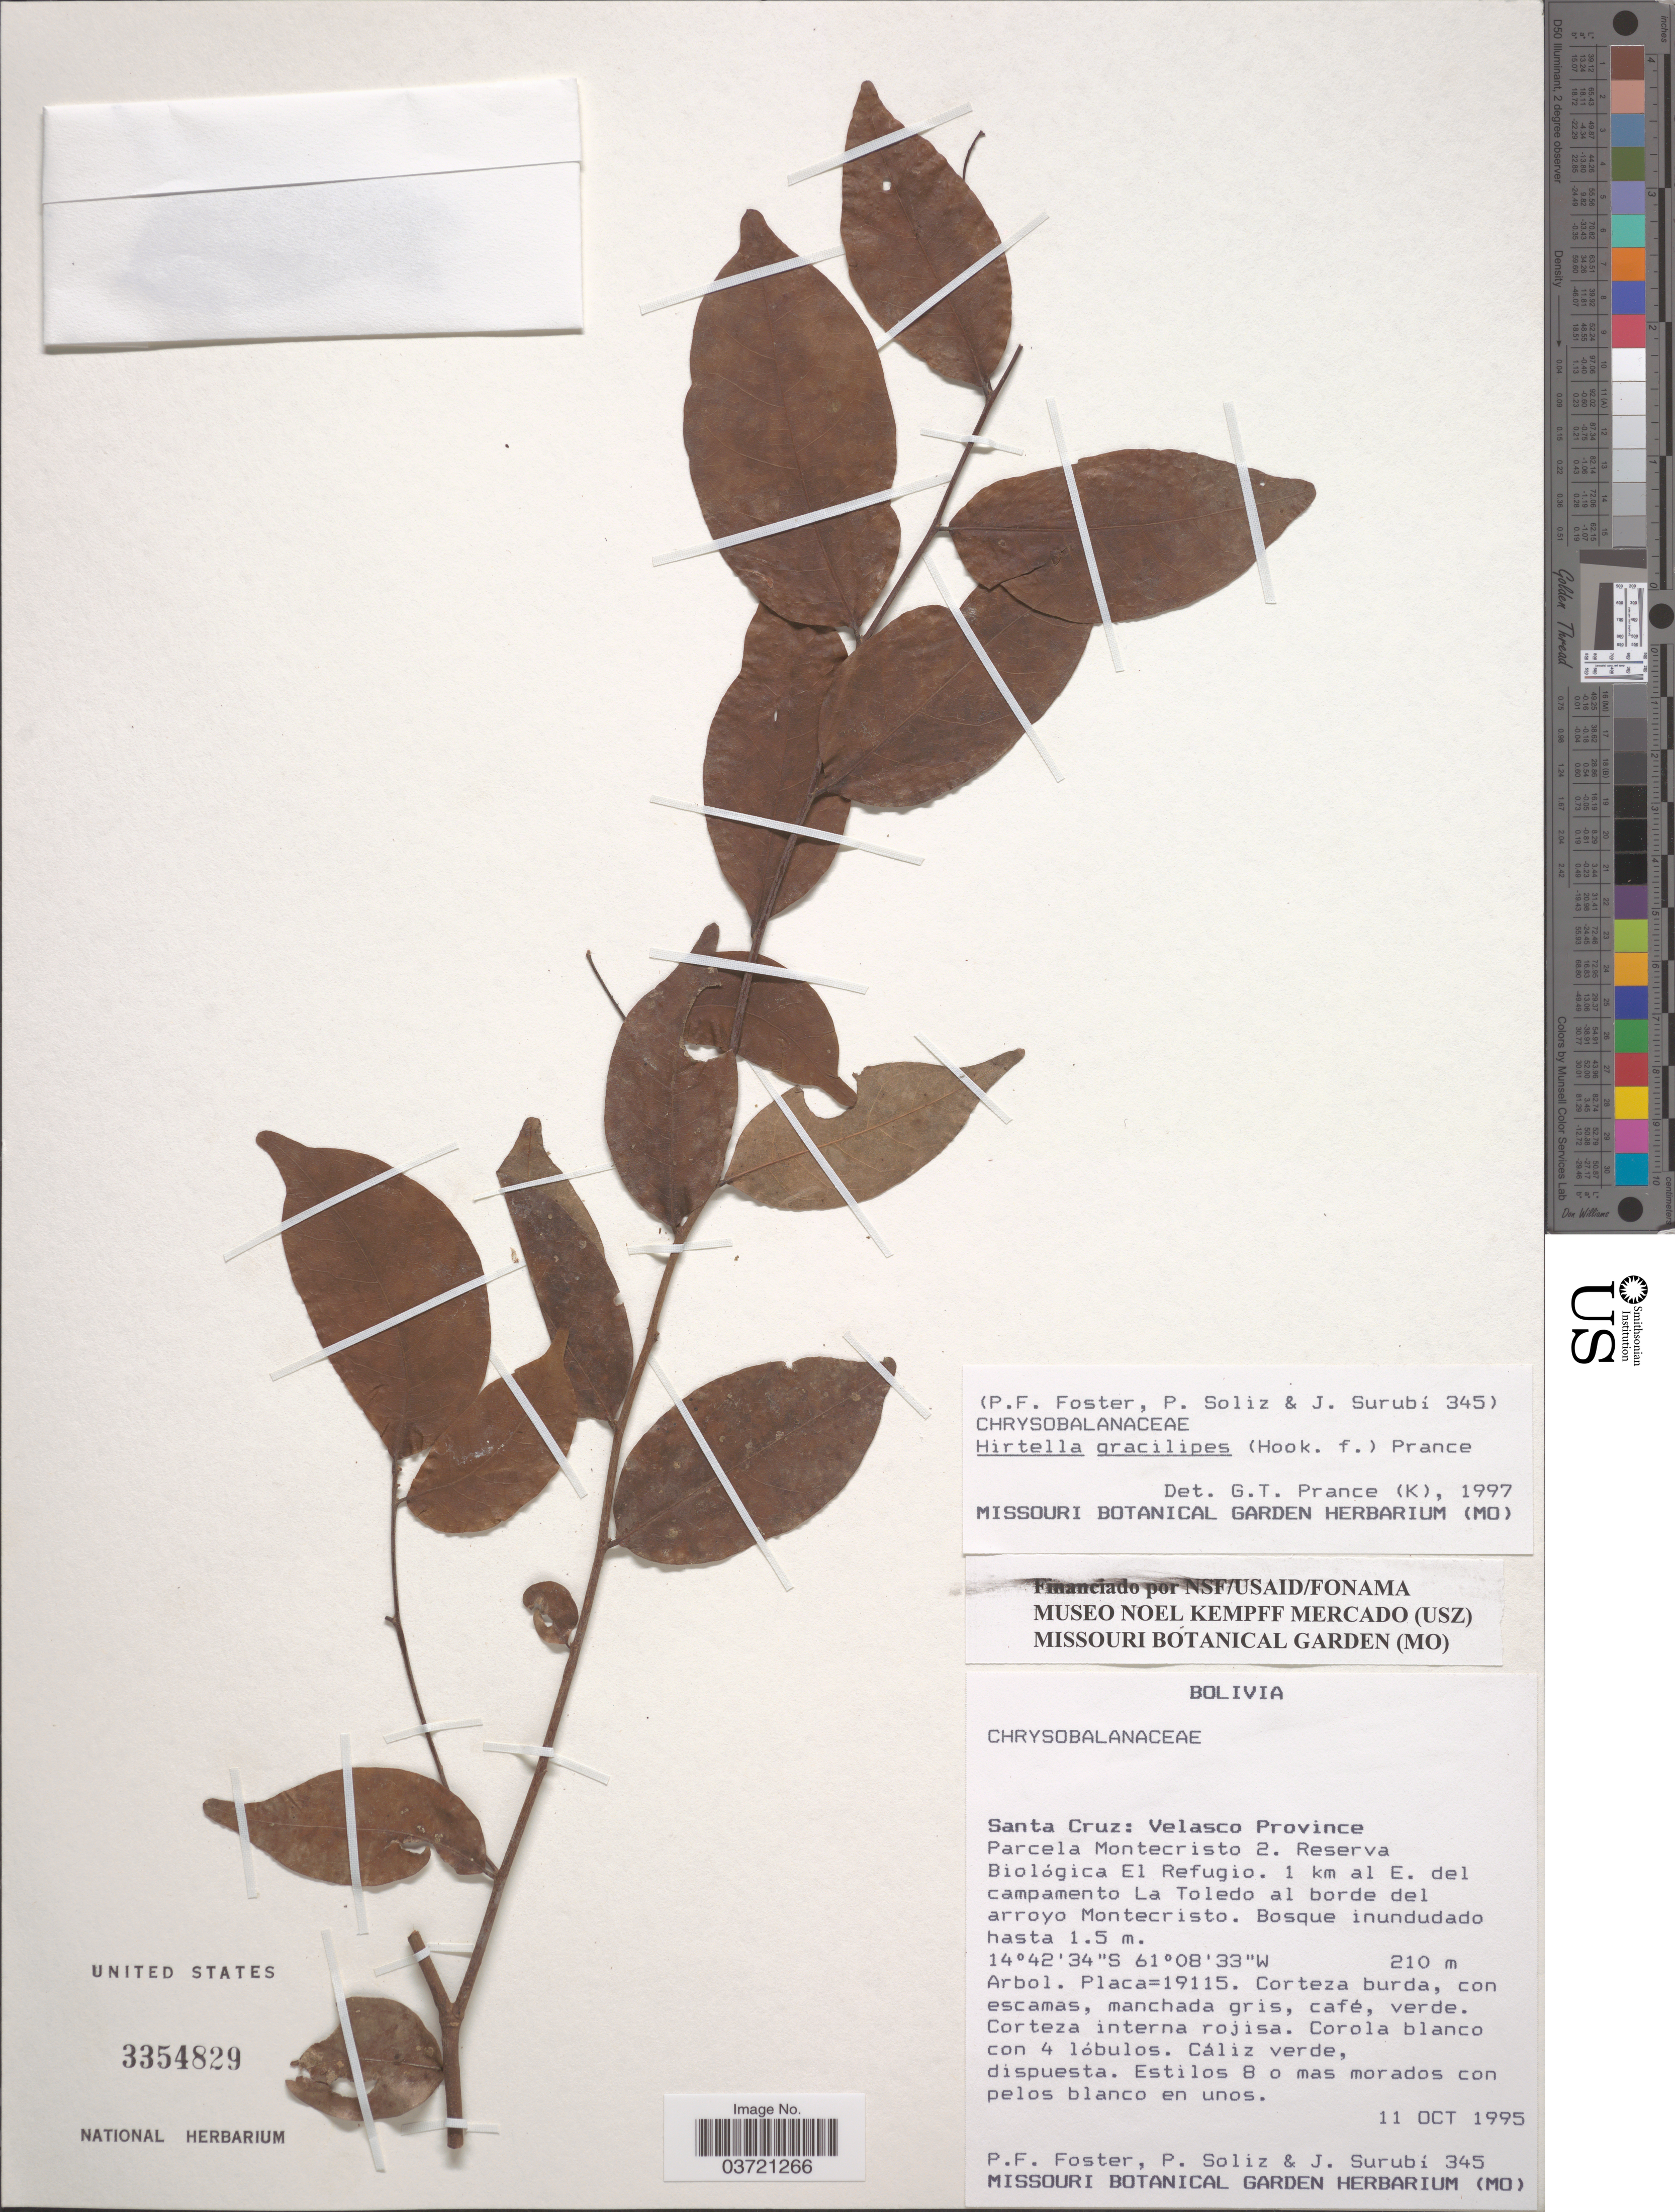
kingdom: Plantae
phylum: Tracheophyta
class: Magnoliopsida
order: Malpighiales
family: Chrysobalanaceae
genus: Hirtella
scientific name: Hirtella gracilipes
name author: (Hook. f.) Prance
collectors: P. Foster, P. Soliz & J. Surubi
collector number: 345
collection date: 1995-10-11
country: Bolivia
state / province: Santa Cruz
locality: Velasco Province. Parcela Montecristi 2. Reserva Biológica El Refugio. 1 km al E. del campamento La Toledo al borde del arroyo Montecristo.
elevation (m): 210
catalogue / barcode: US 3354829